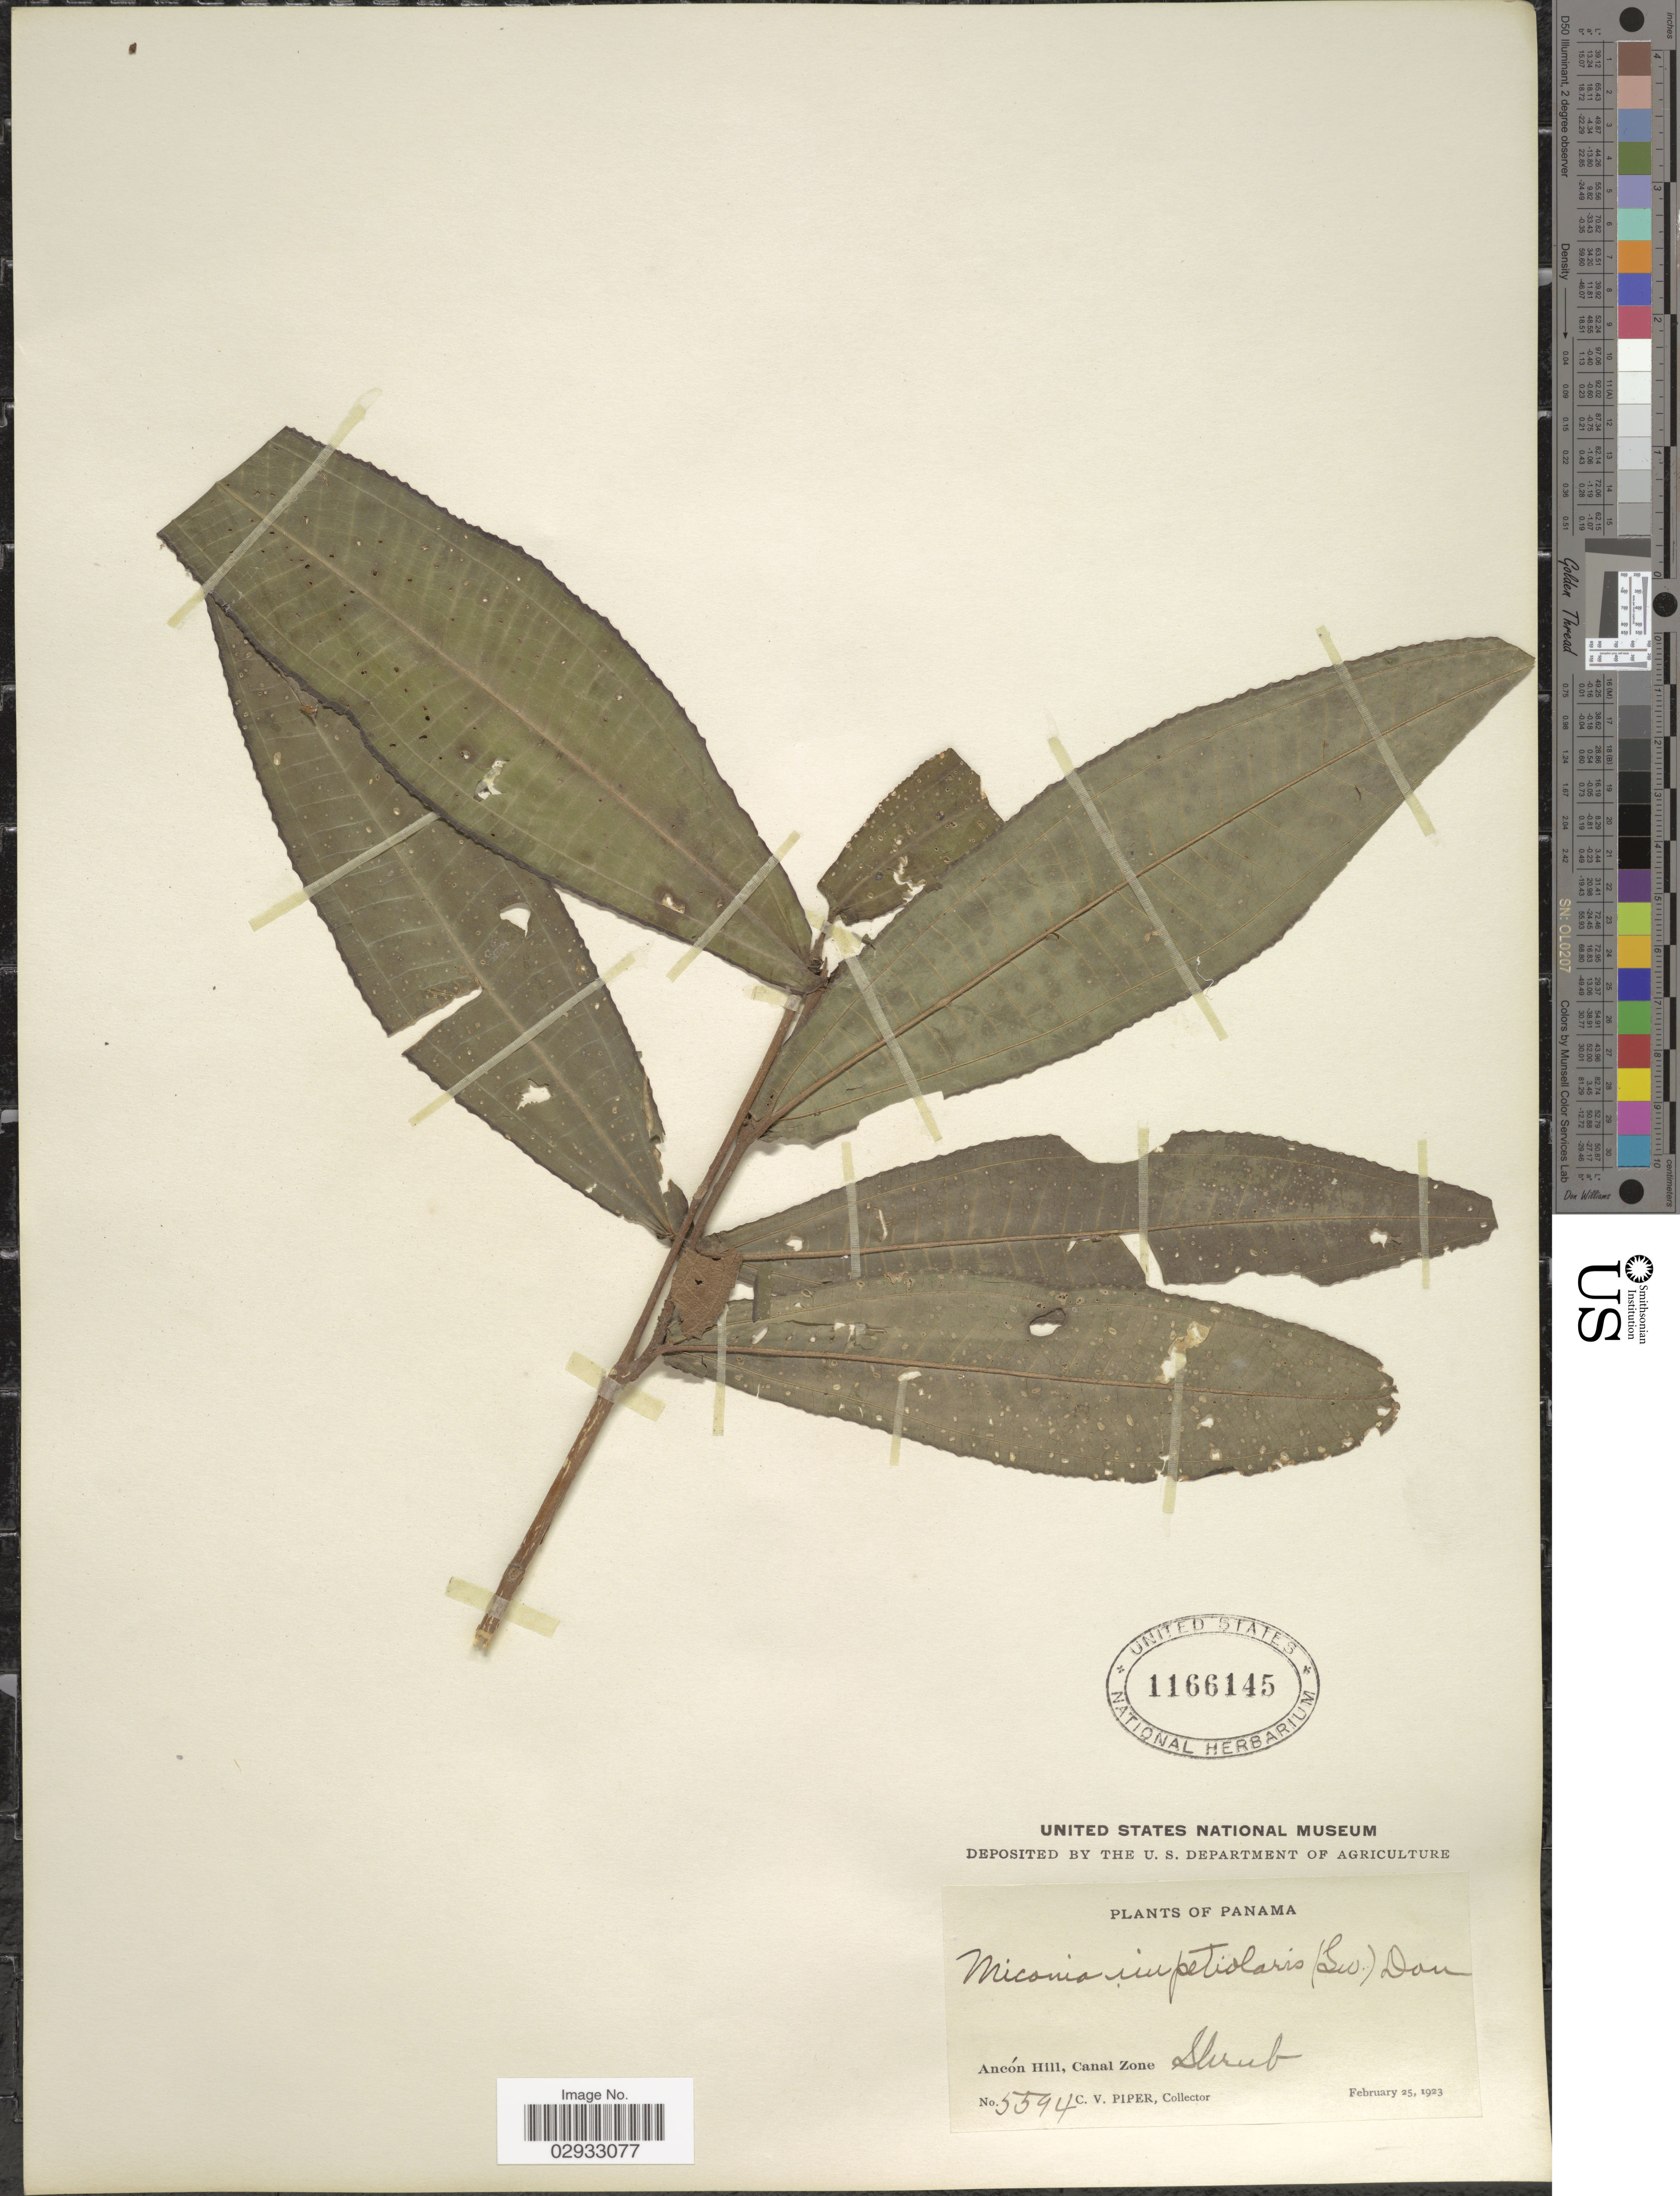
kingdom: Plantae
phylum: Tracheophyta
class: Magnoliopsida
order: Myrtales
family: Melastomataceae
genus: Miconia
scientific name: Miconia impetiolaris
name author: (Sw.) D. Don ex DC.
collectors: C. V. Piper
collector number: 5594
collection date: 1923-02-25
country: Panama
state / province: Colón / Panamá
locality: Ancón Hill, Canal Zone.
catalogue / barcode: US 1166145